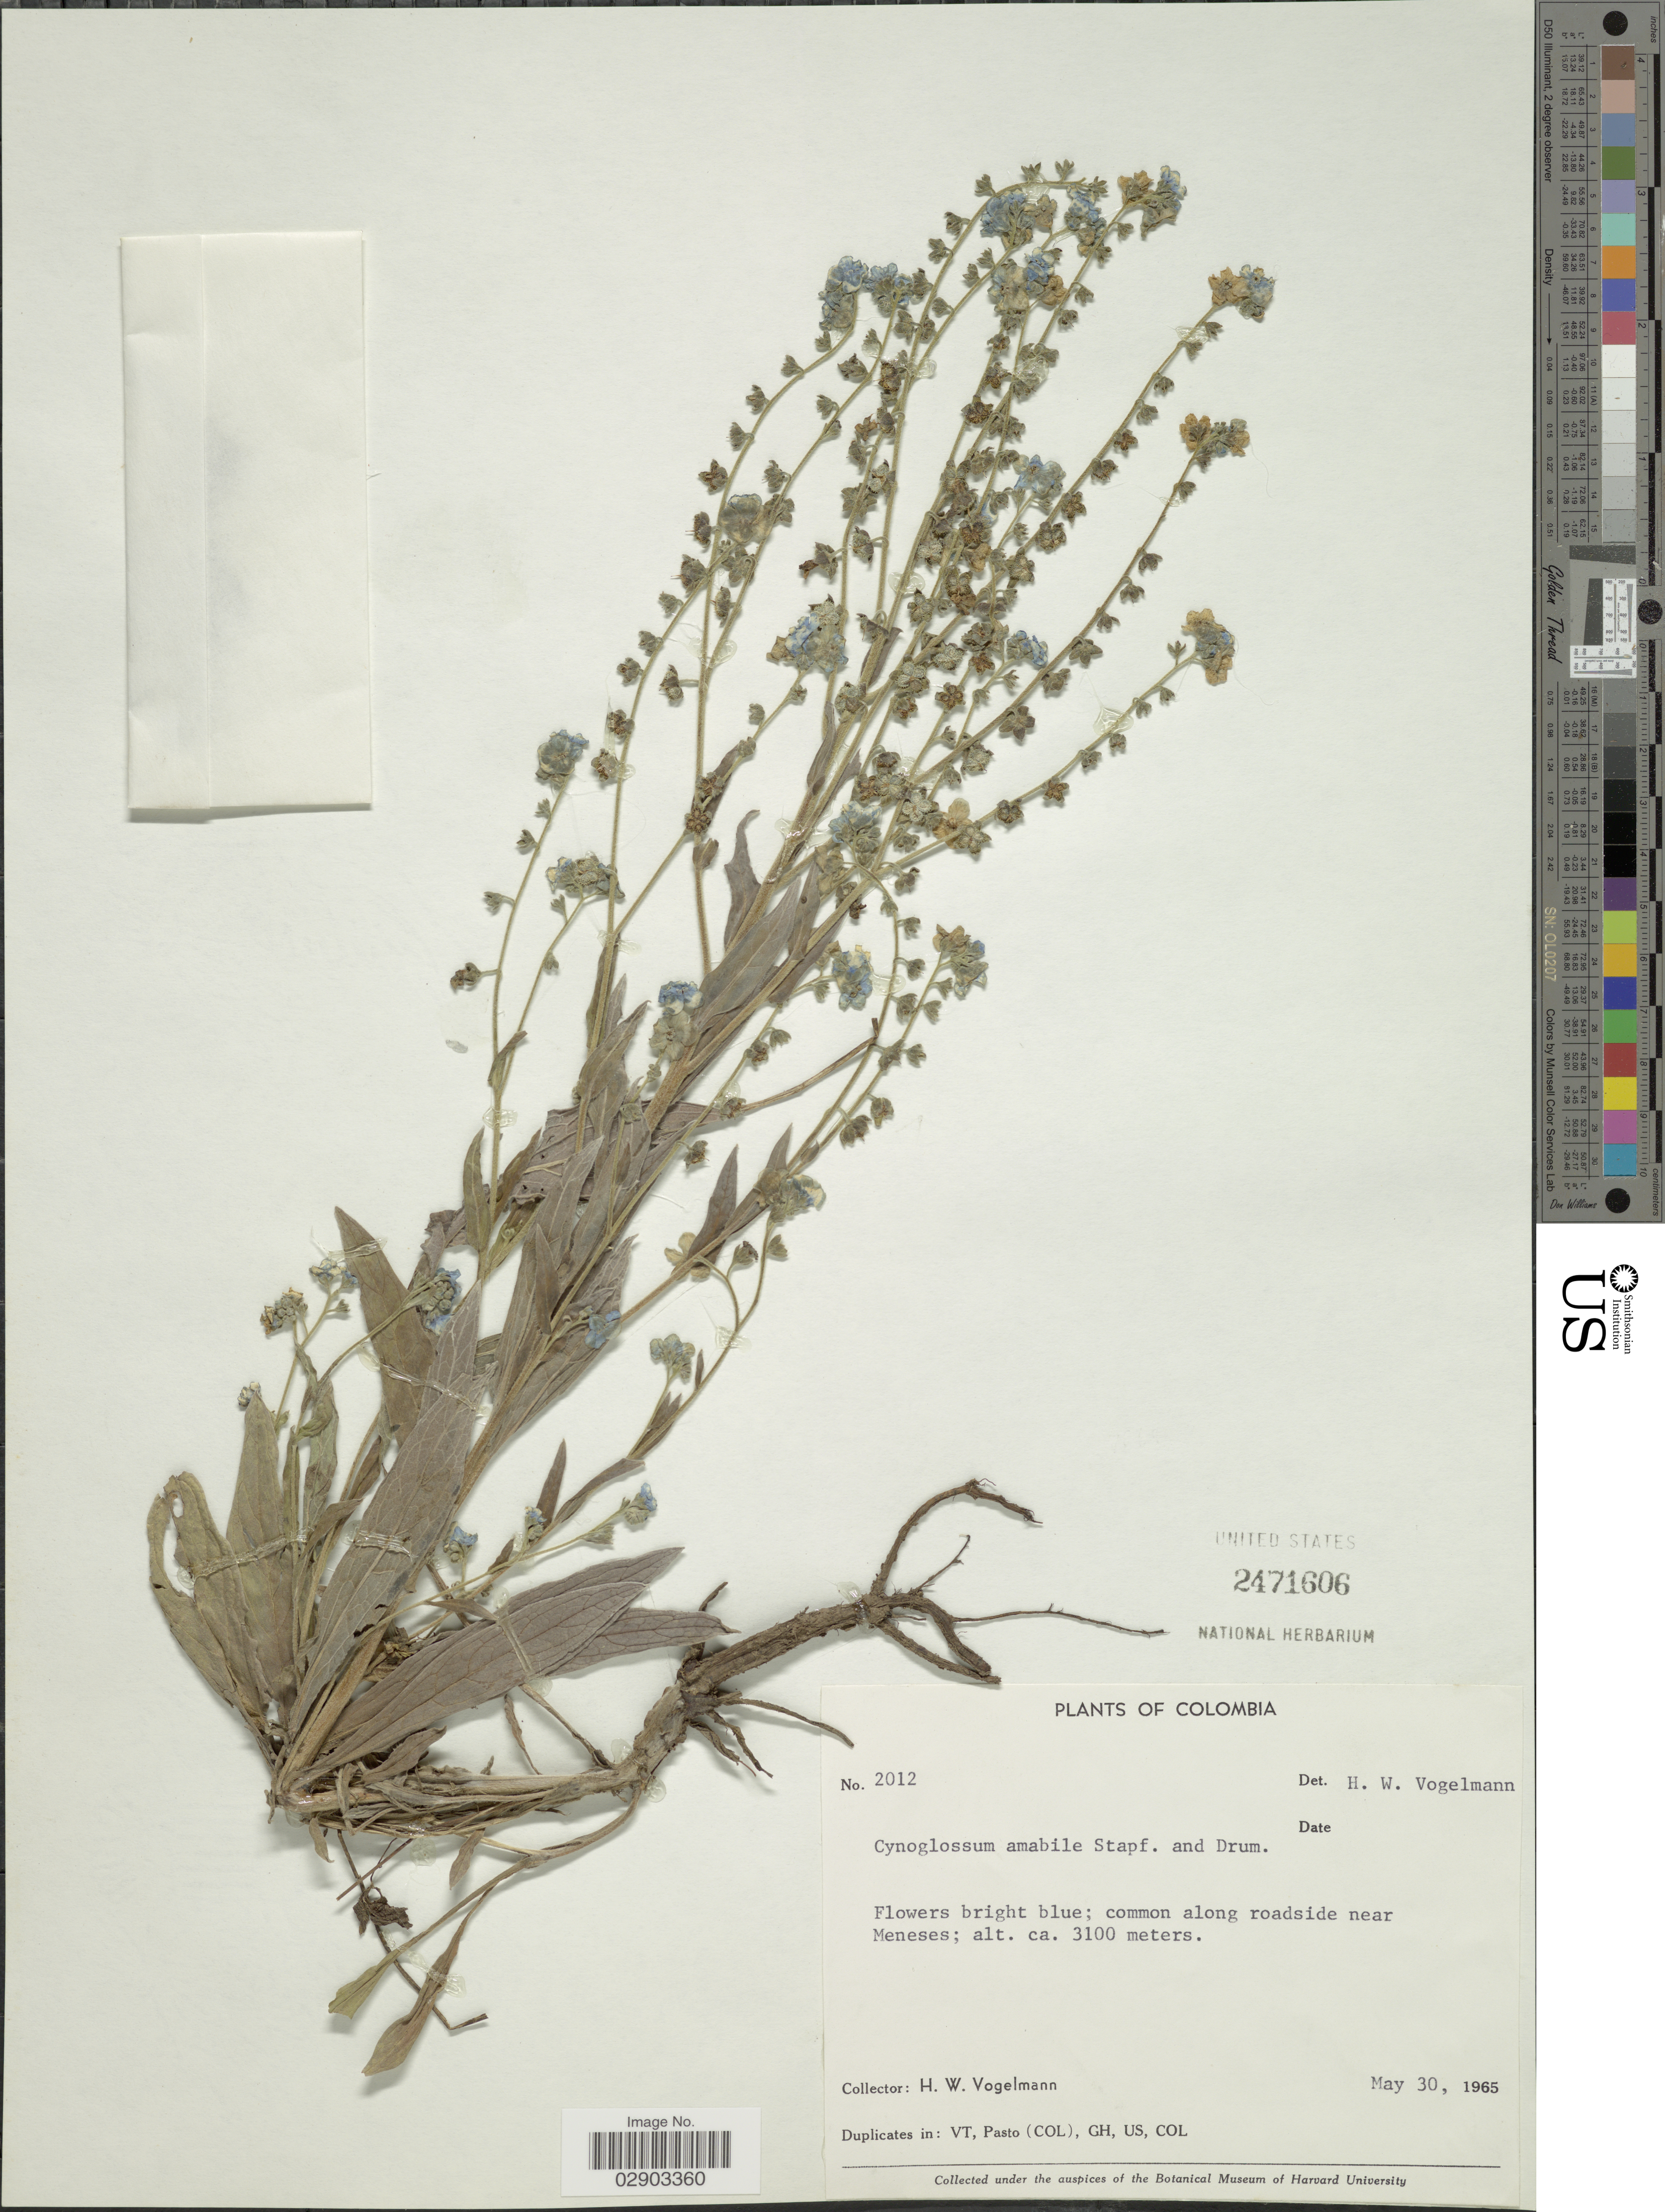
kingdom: Plantae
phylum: Tracheophyta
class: Magnoliopsida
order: Boraginales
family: Boraginaceae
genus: Cynoglossum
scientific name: Cynoglossum amabile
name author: Stapf & J.R. Drumm.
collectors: H. Vogelmann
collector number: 2012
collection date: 1965-05-30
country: Colombia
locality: Common along roadside near Meneses.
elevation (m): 3100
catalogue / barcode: US 2471606